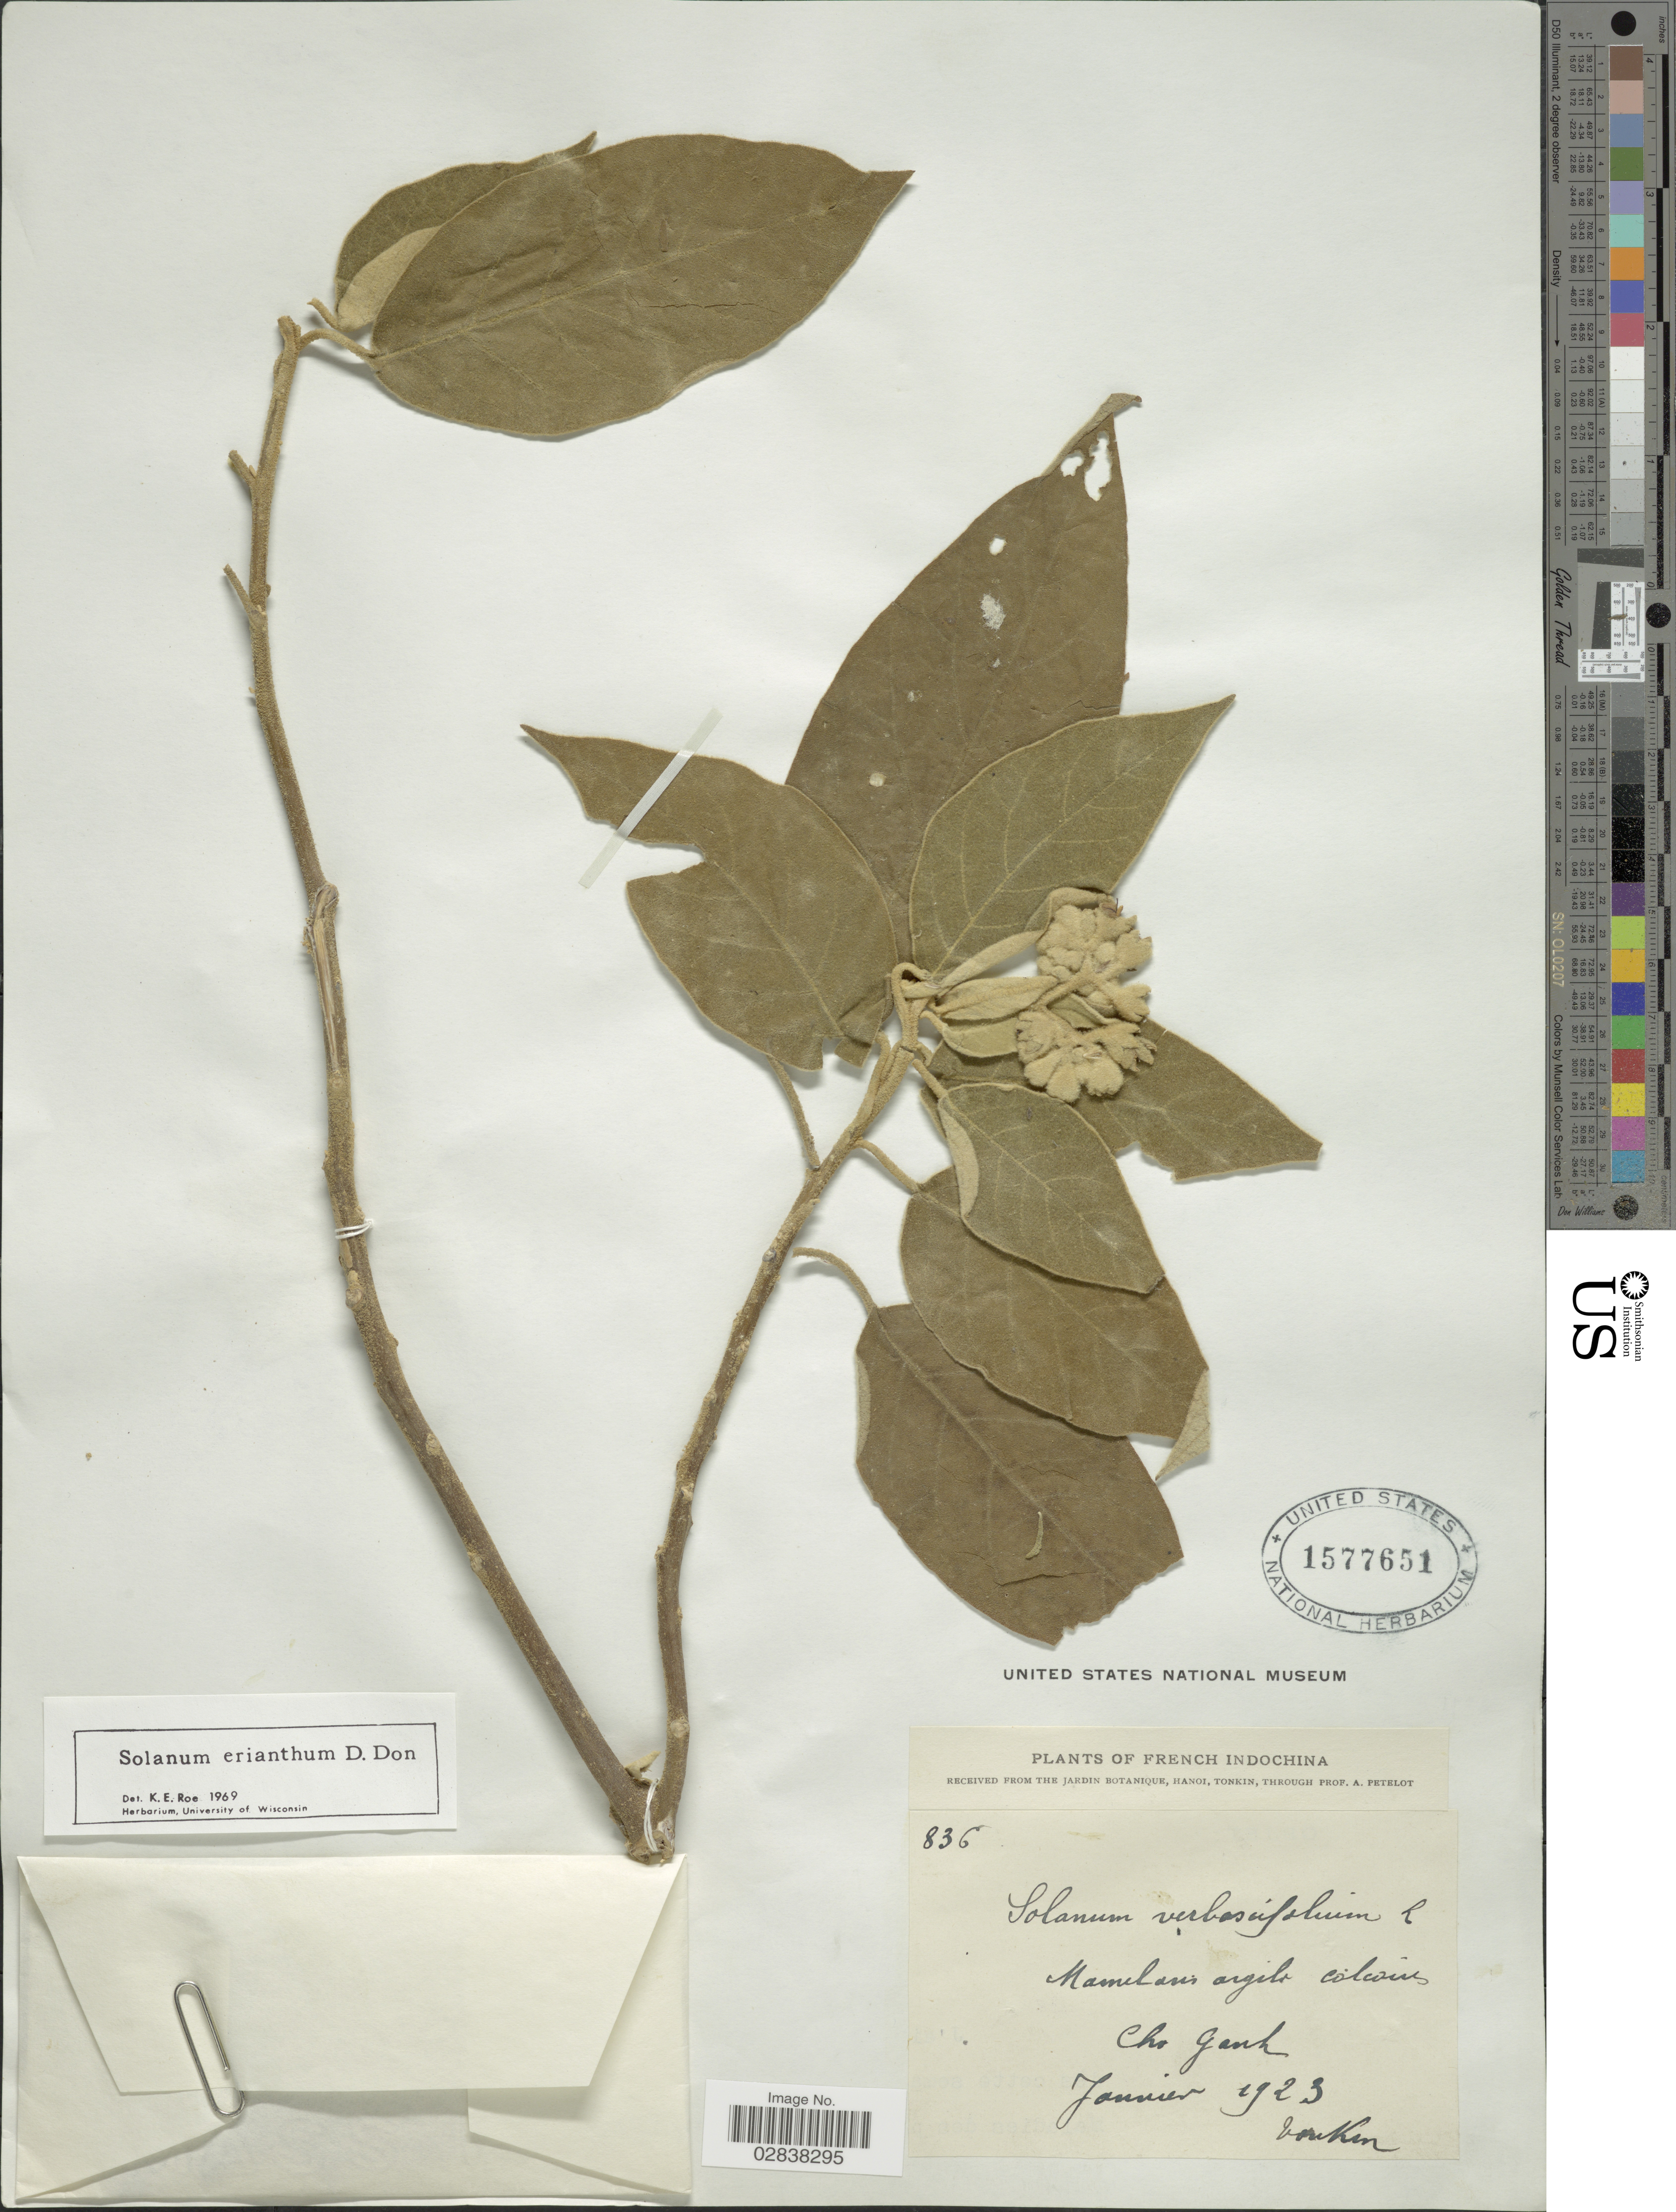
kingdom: Plantae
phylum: Tracheophyta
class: Magnoliopsida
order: Solanales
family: Solanaceae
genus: Solanum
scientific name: Solanum erianthum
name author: D. Don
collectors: A. Petelot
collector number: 836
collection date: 1923-01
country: Vietnam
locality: French Indochina, Tonkin. Mamelans argilo colcoins [interpreted], Cho Ganh.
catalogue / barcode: US 1577651